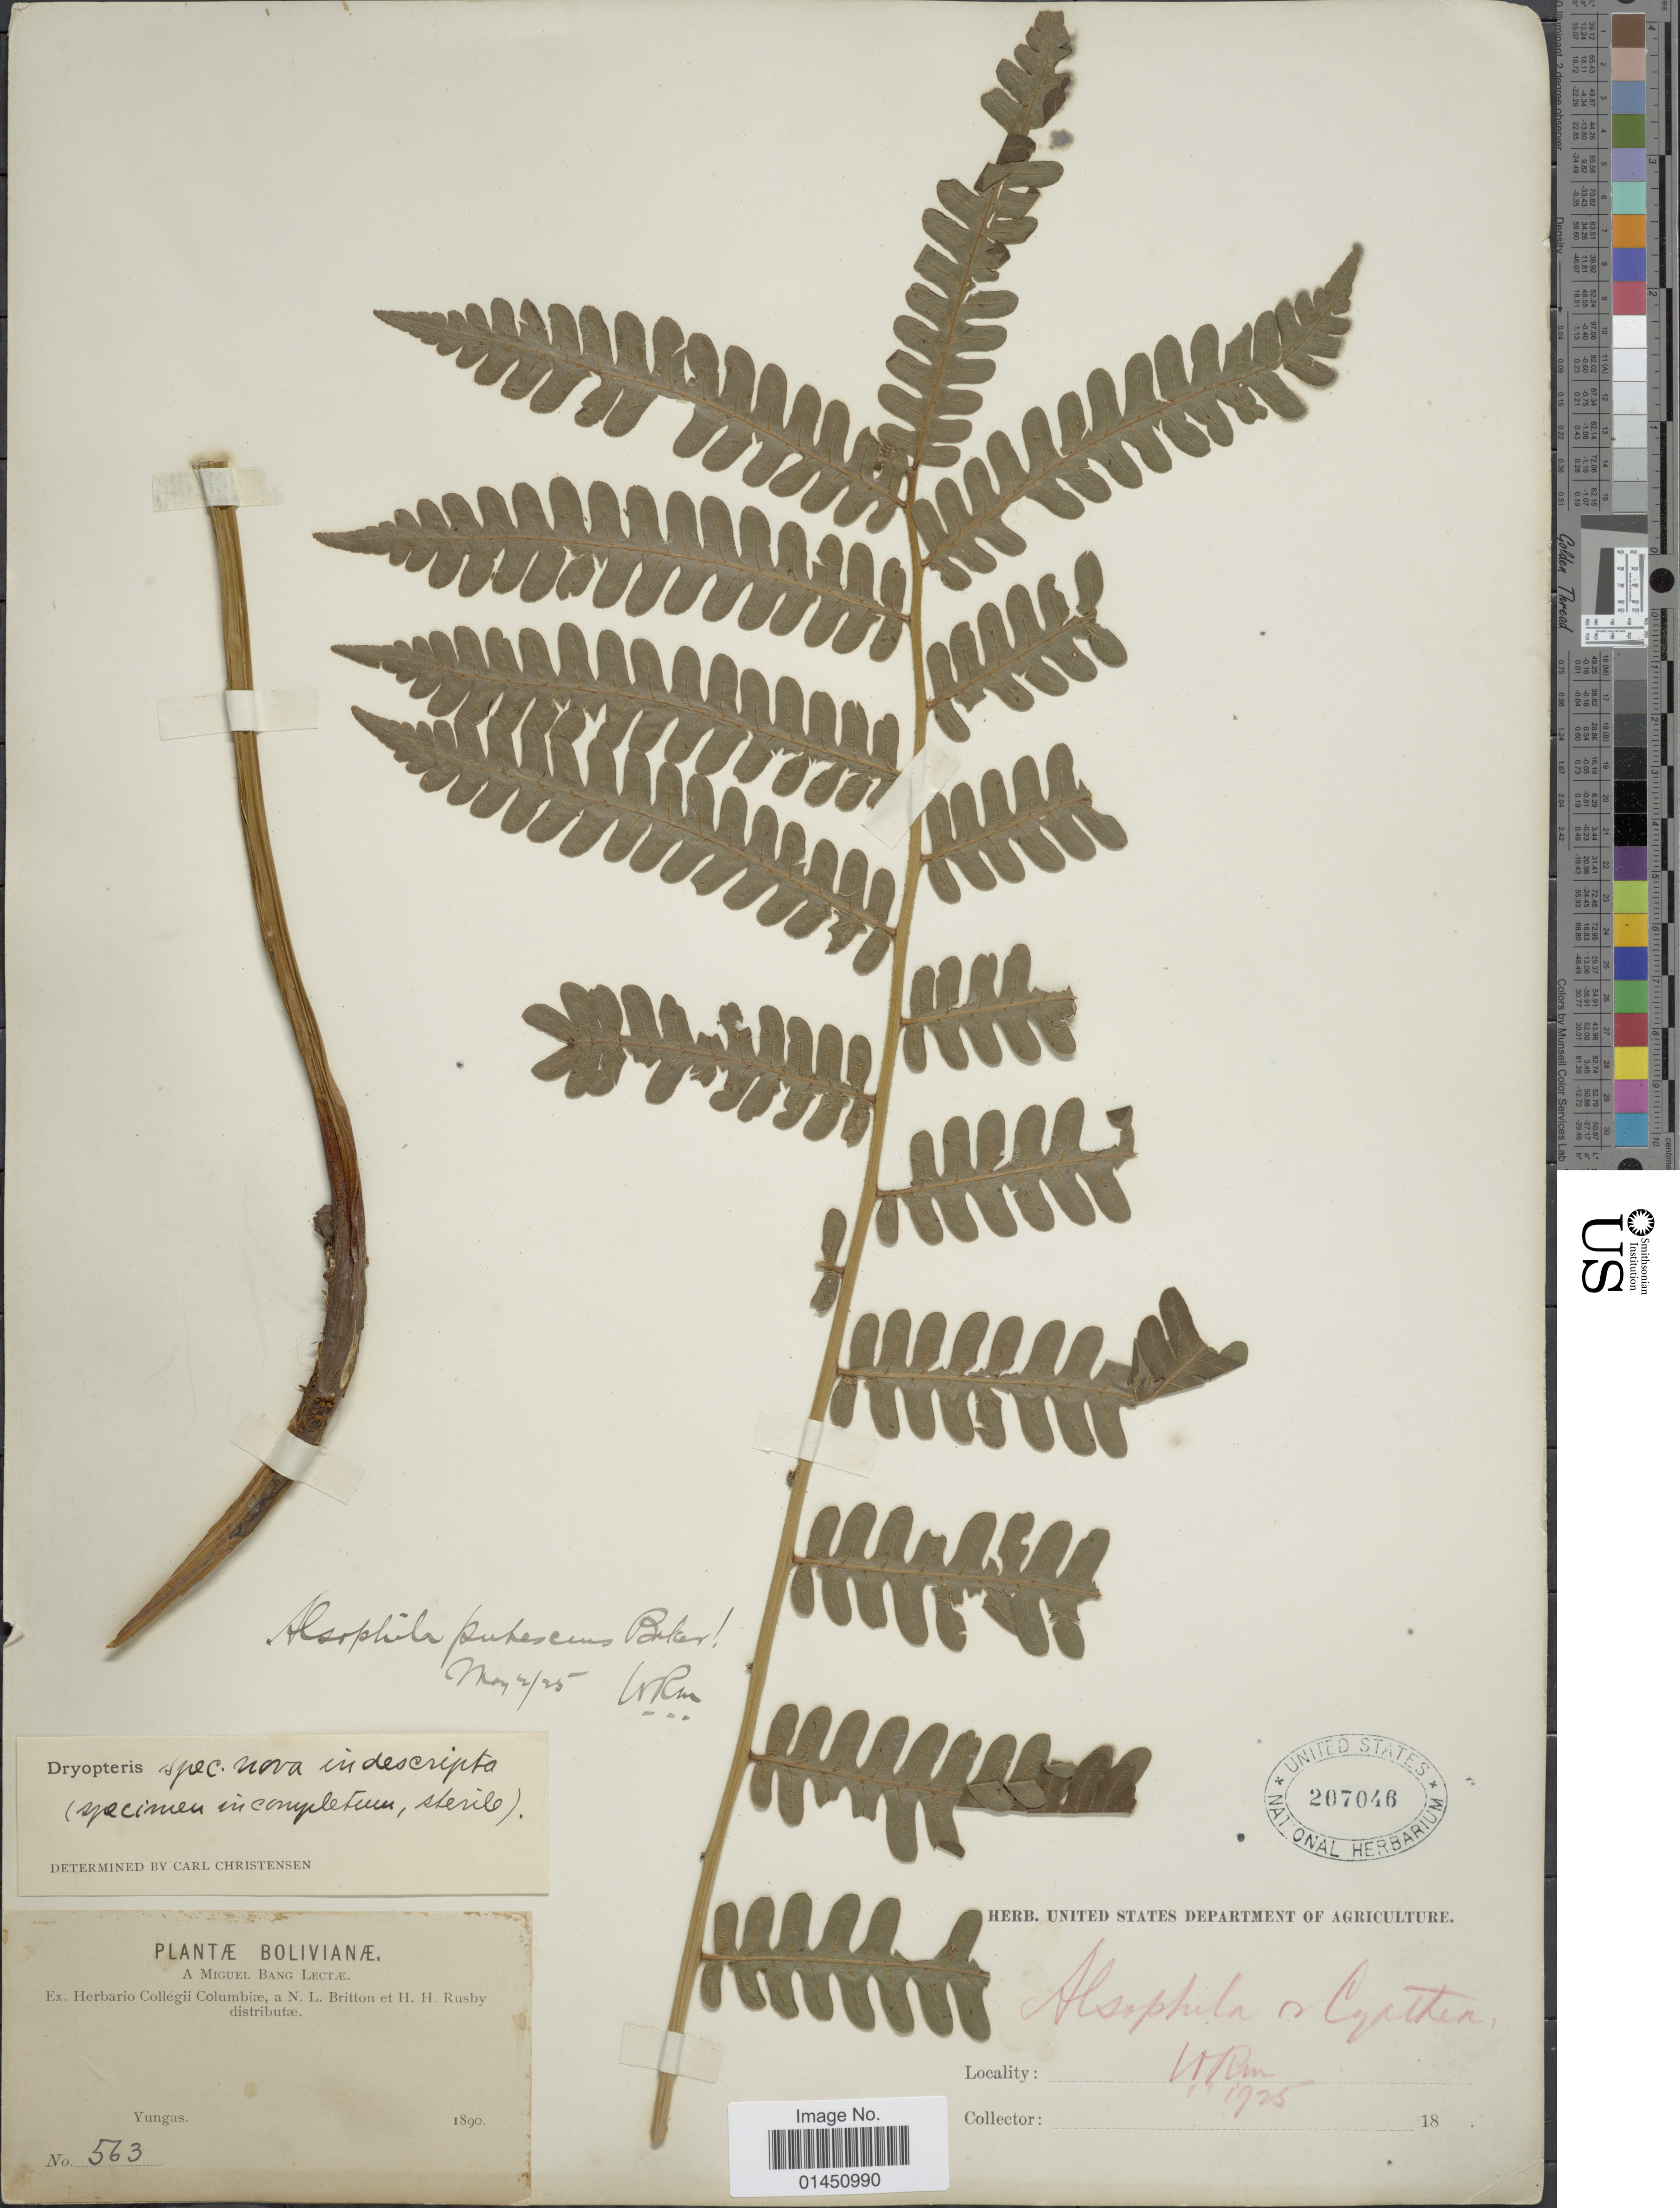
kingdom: Plantae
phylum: Tracheophyta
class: Polypodiopsida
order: Cyatheales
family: Cyatheaceae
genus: Cyathea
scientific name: Cyathea bipinnatifida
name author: (Baker) Domin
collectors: M. Bang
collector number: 563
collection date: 1890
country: Bolivia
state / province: La Paz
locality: Yungas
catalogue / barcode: US 207046